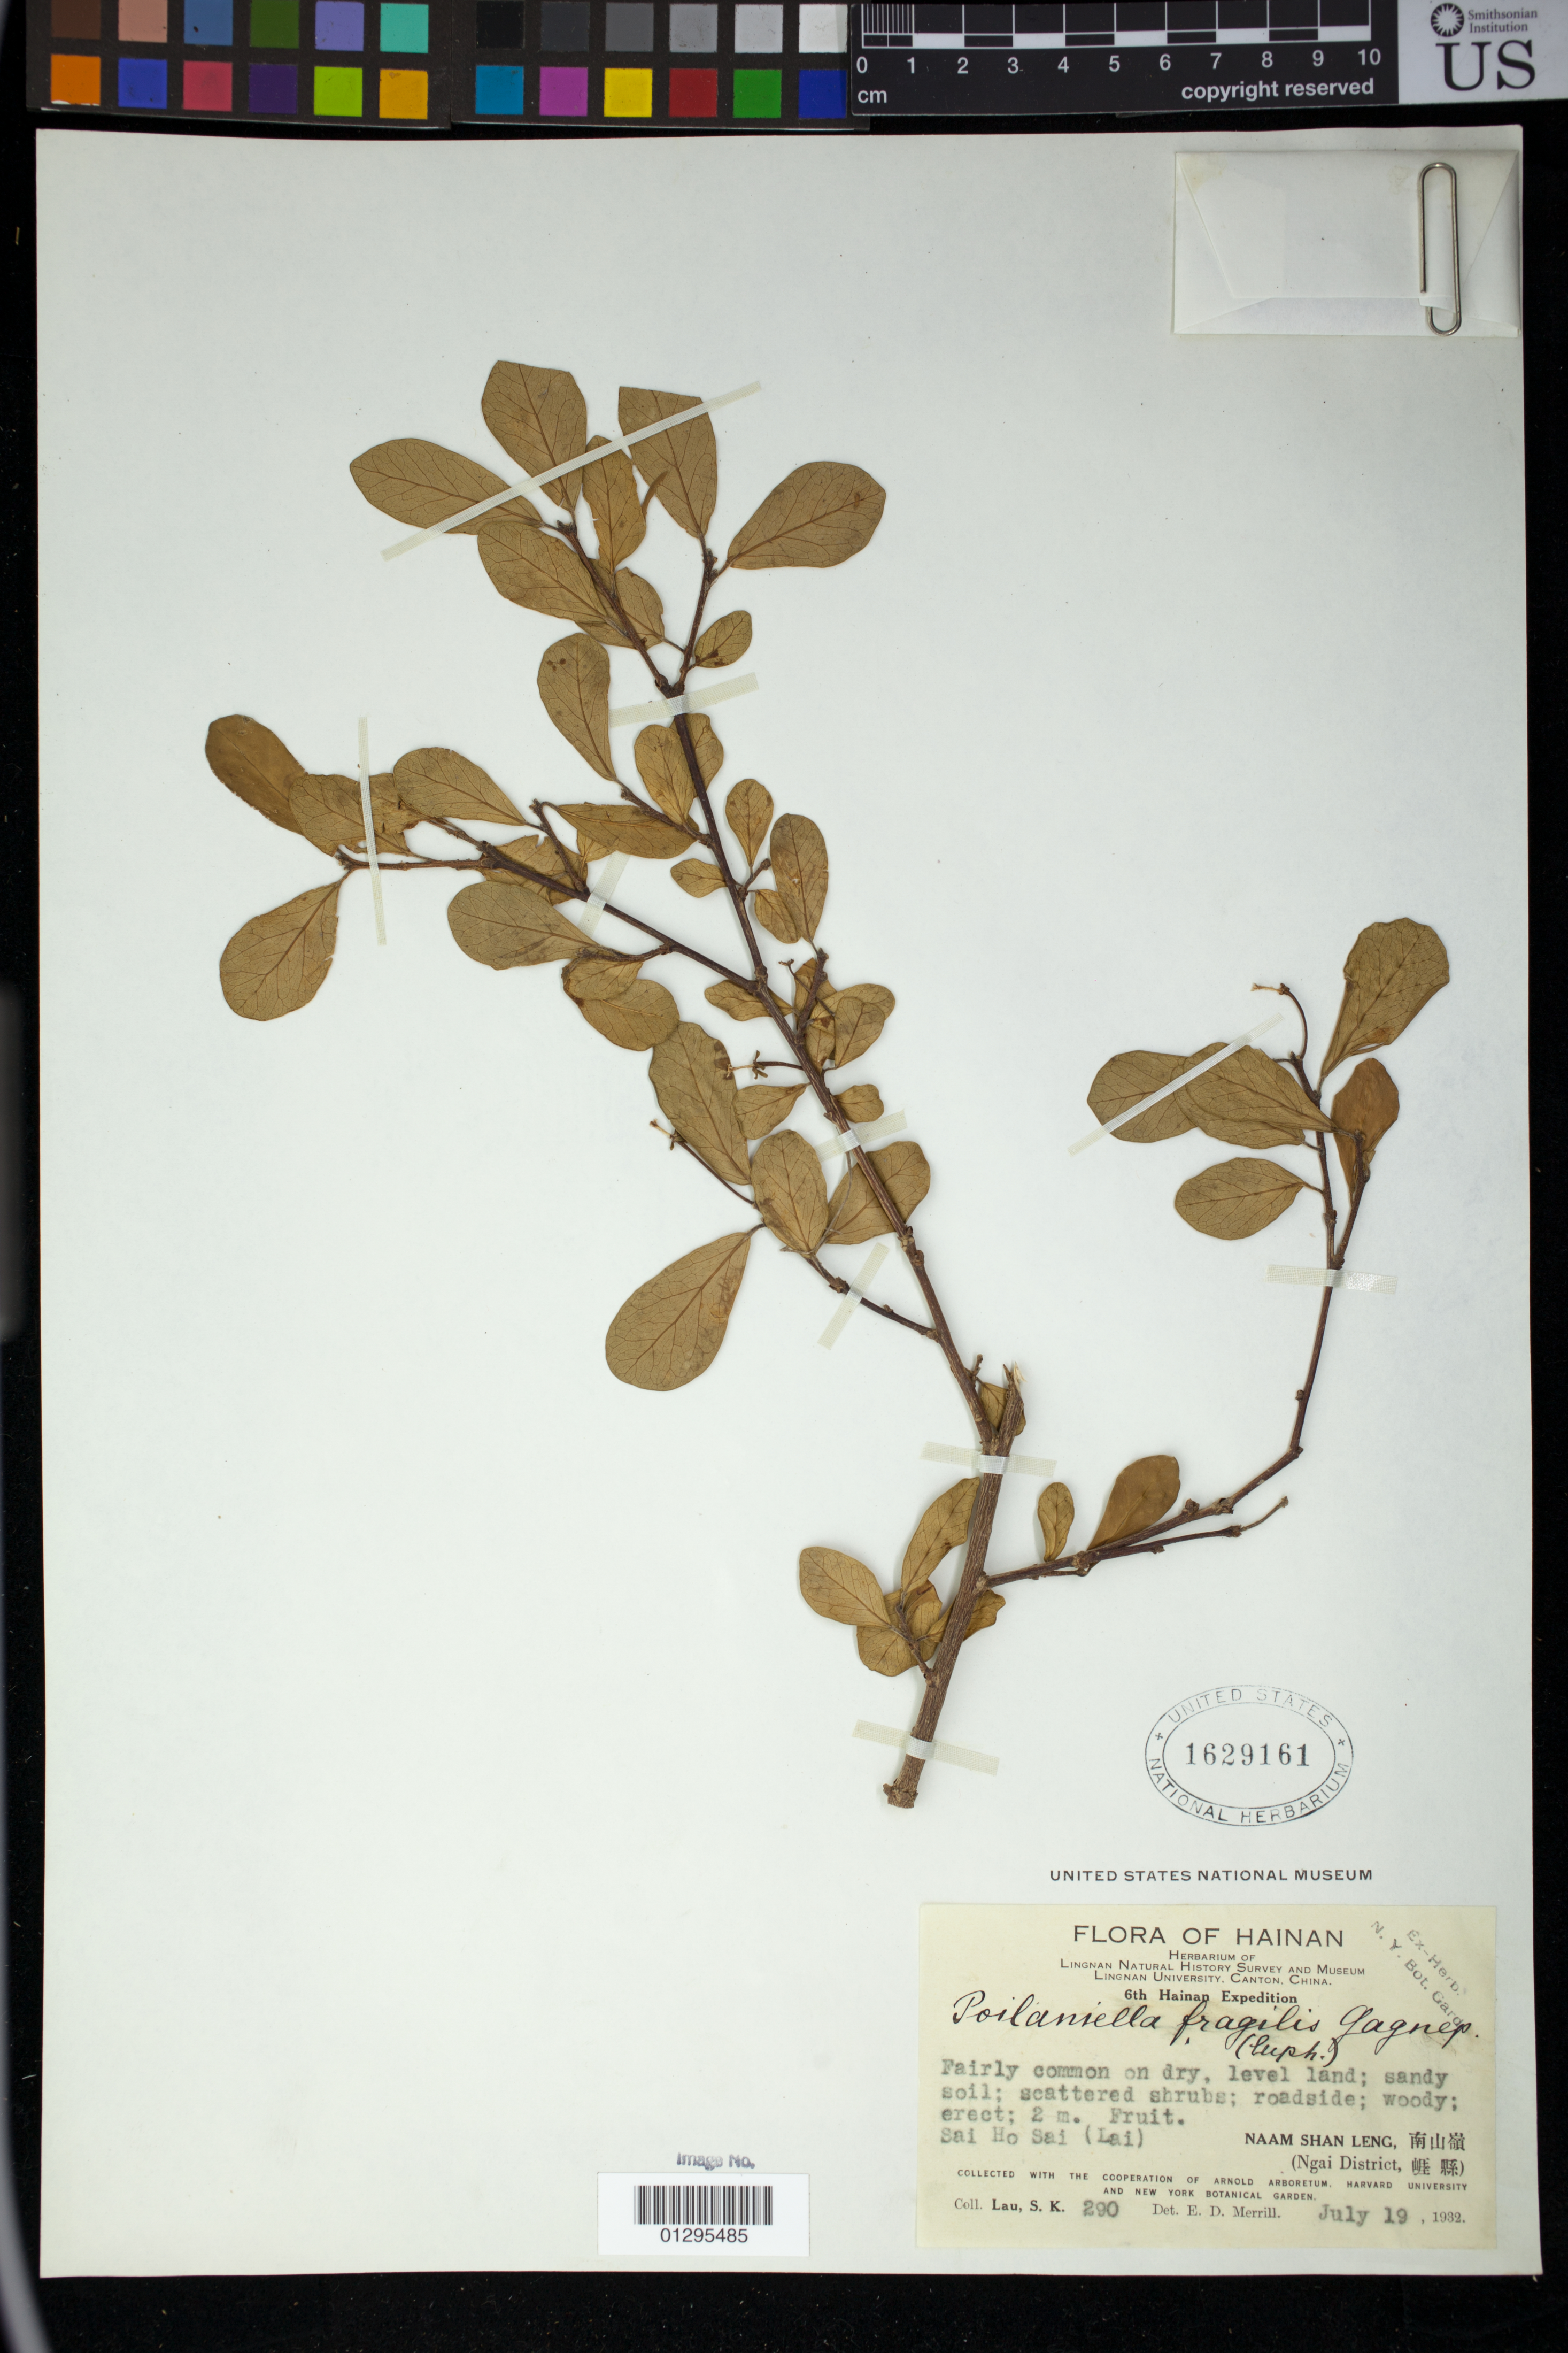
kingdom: Plantae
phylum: Tracheophyta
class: Magnoliopsida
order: Malpighiales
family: Euphorbiaceae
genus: Poilaniella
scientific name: Poilaniella fragilis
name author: Gagnep.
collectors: S. K. Lau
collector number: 290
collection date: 1932-07-19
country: China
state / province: Hainan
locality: Naam Shan Leng Ngai District Sai Ho Sai (Lai)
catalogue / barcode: US 1629161